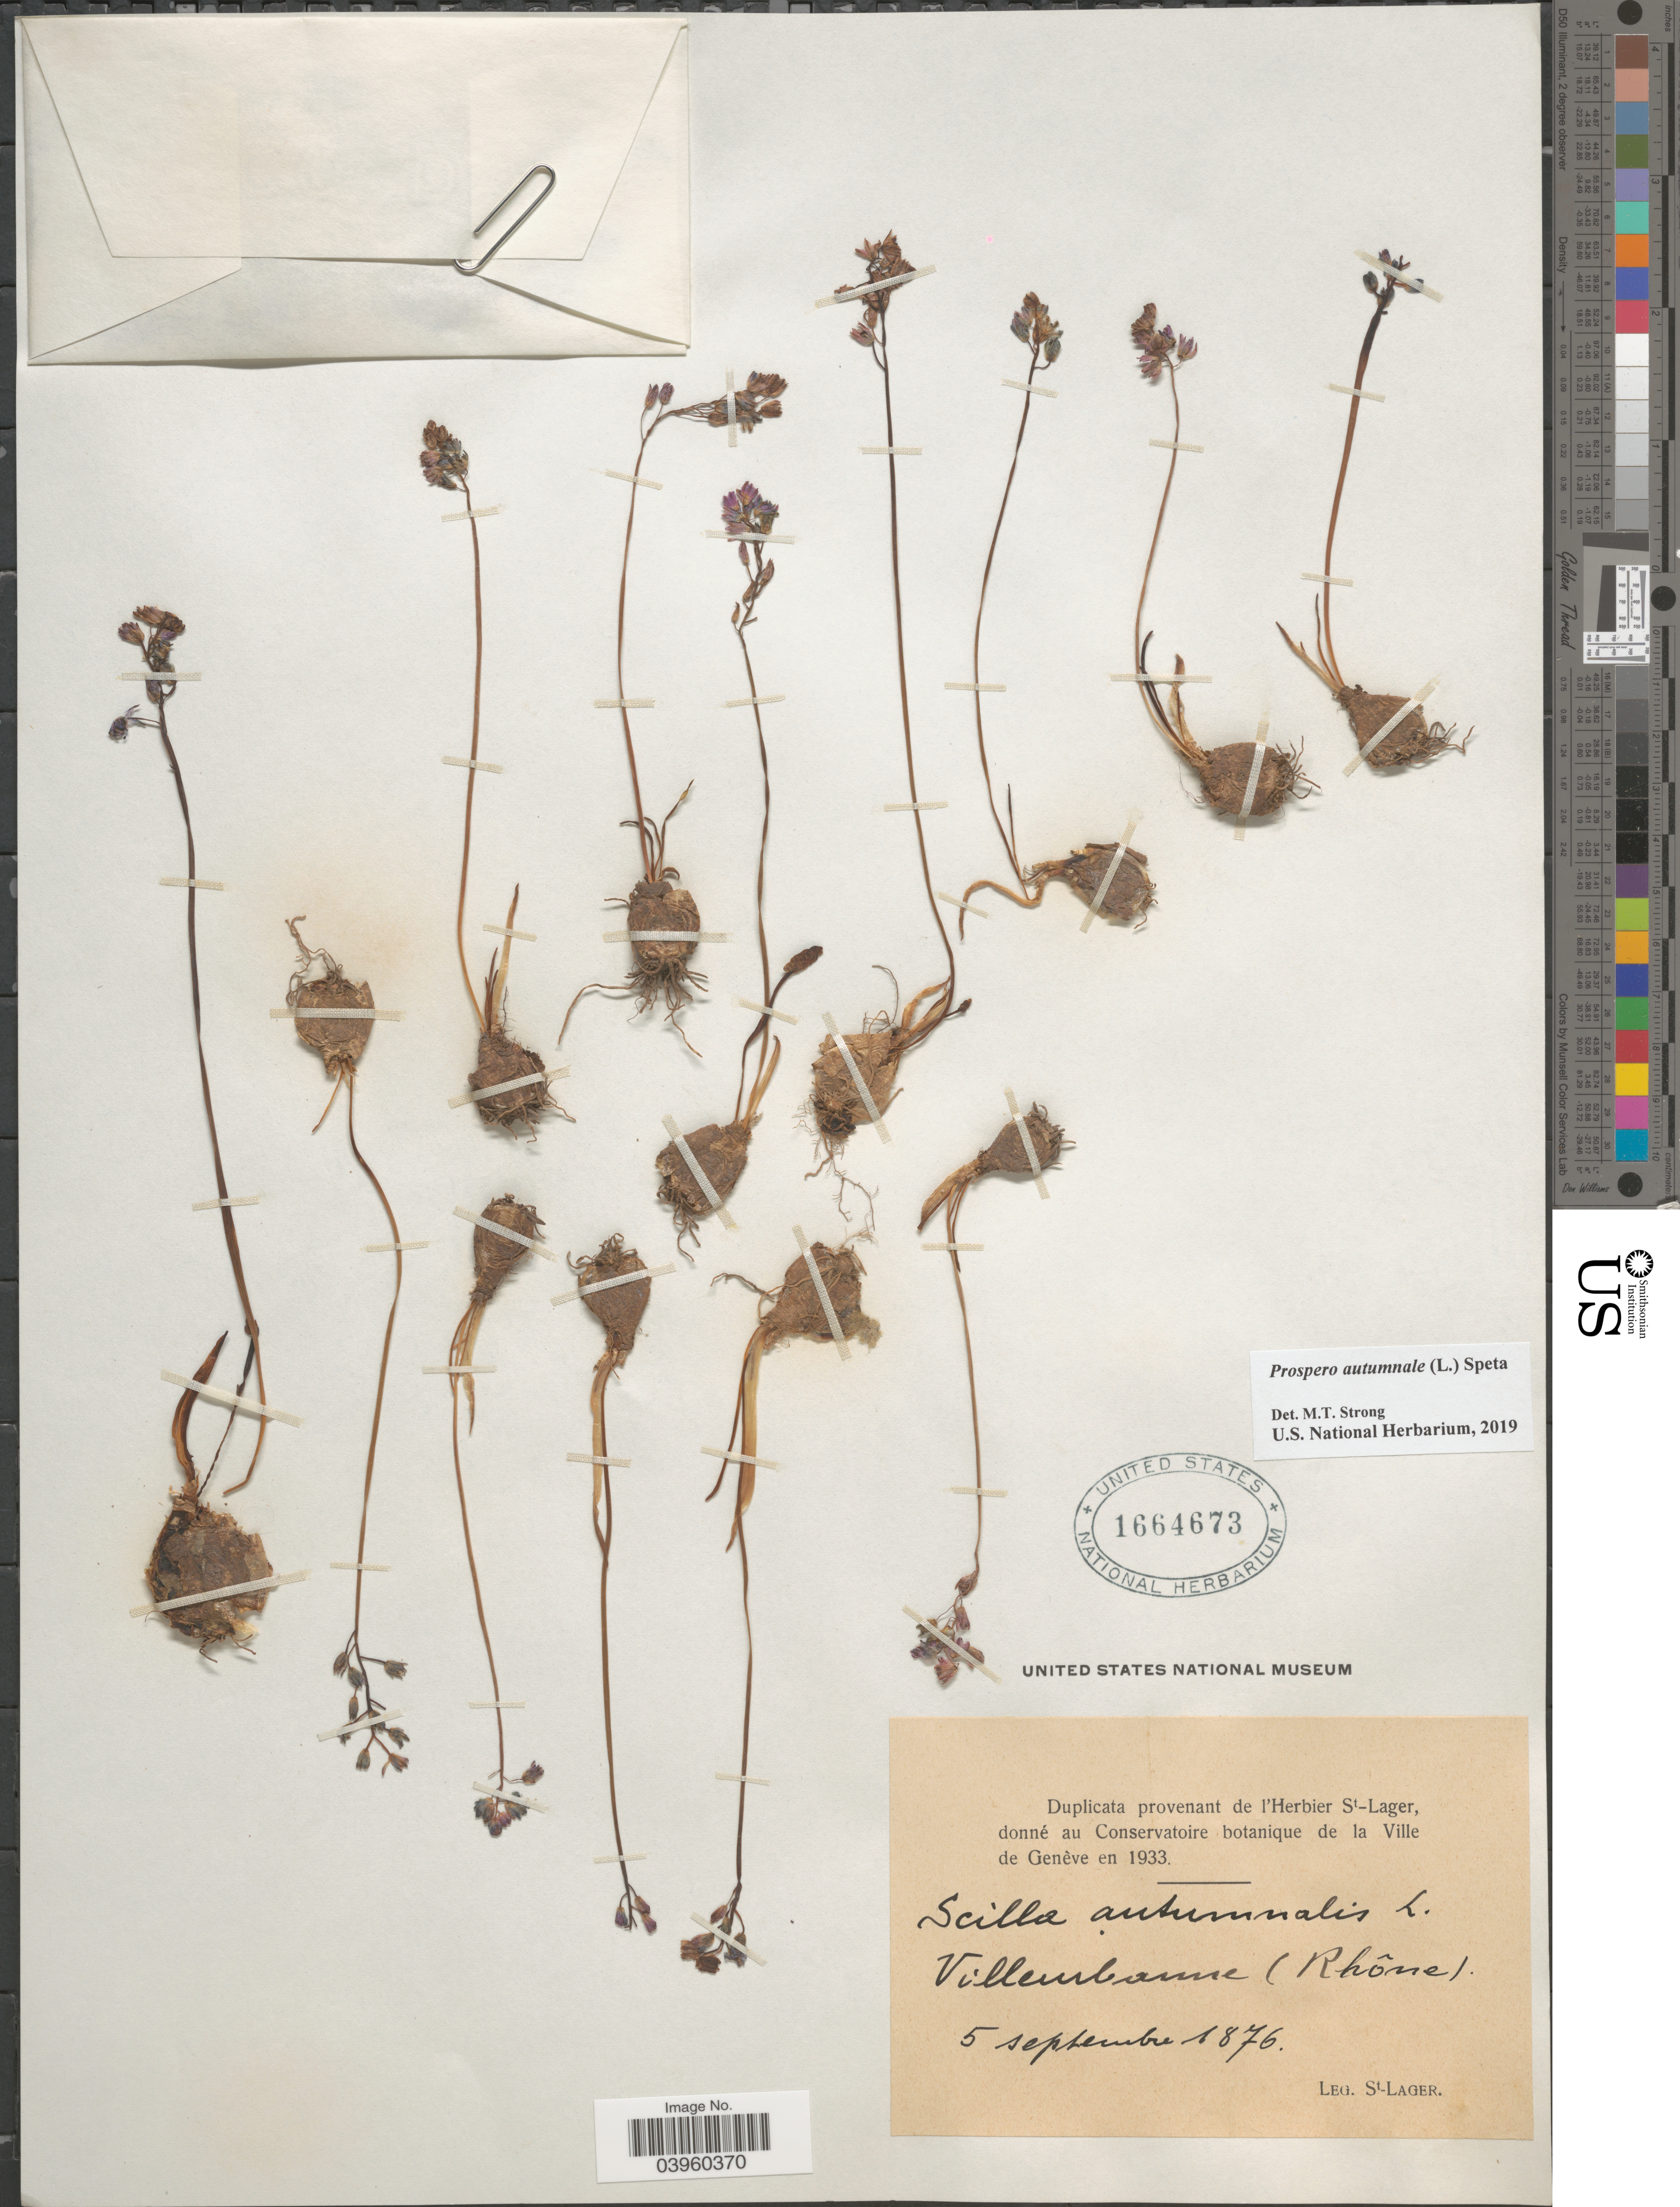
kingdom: Plantae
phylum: Tracheophyta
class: Liliopsida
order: Asparagales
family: Asparagaceae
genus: Prospero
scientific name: Prospero autumnale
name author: (L.) Speta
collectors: -. St. Lager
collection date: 1876-09-05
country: France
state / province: Auvergne-Rhône-Alpes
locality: Villeurbanne (Rhône).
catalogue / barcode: US 1664673